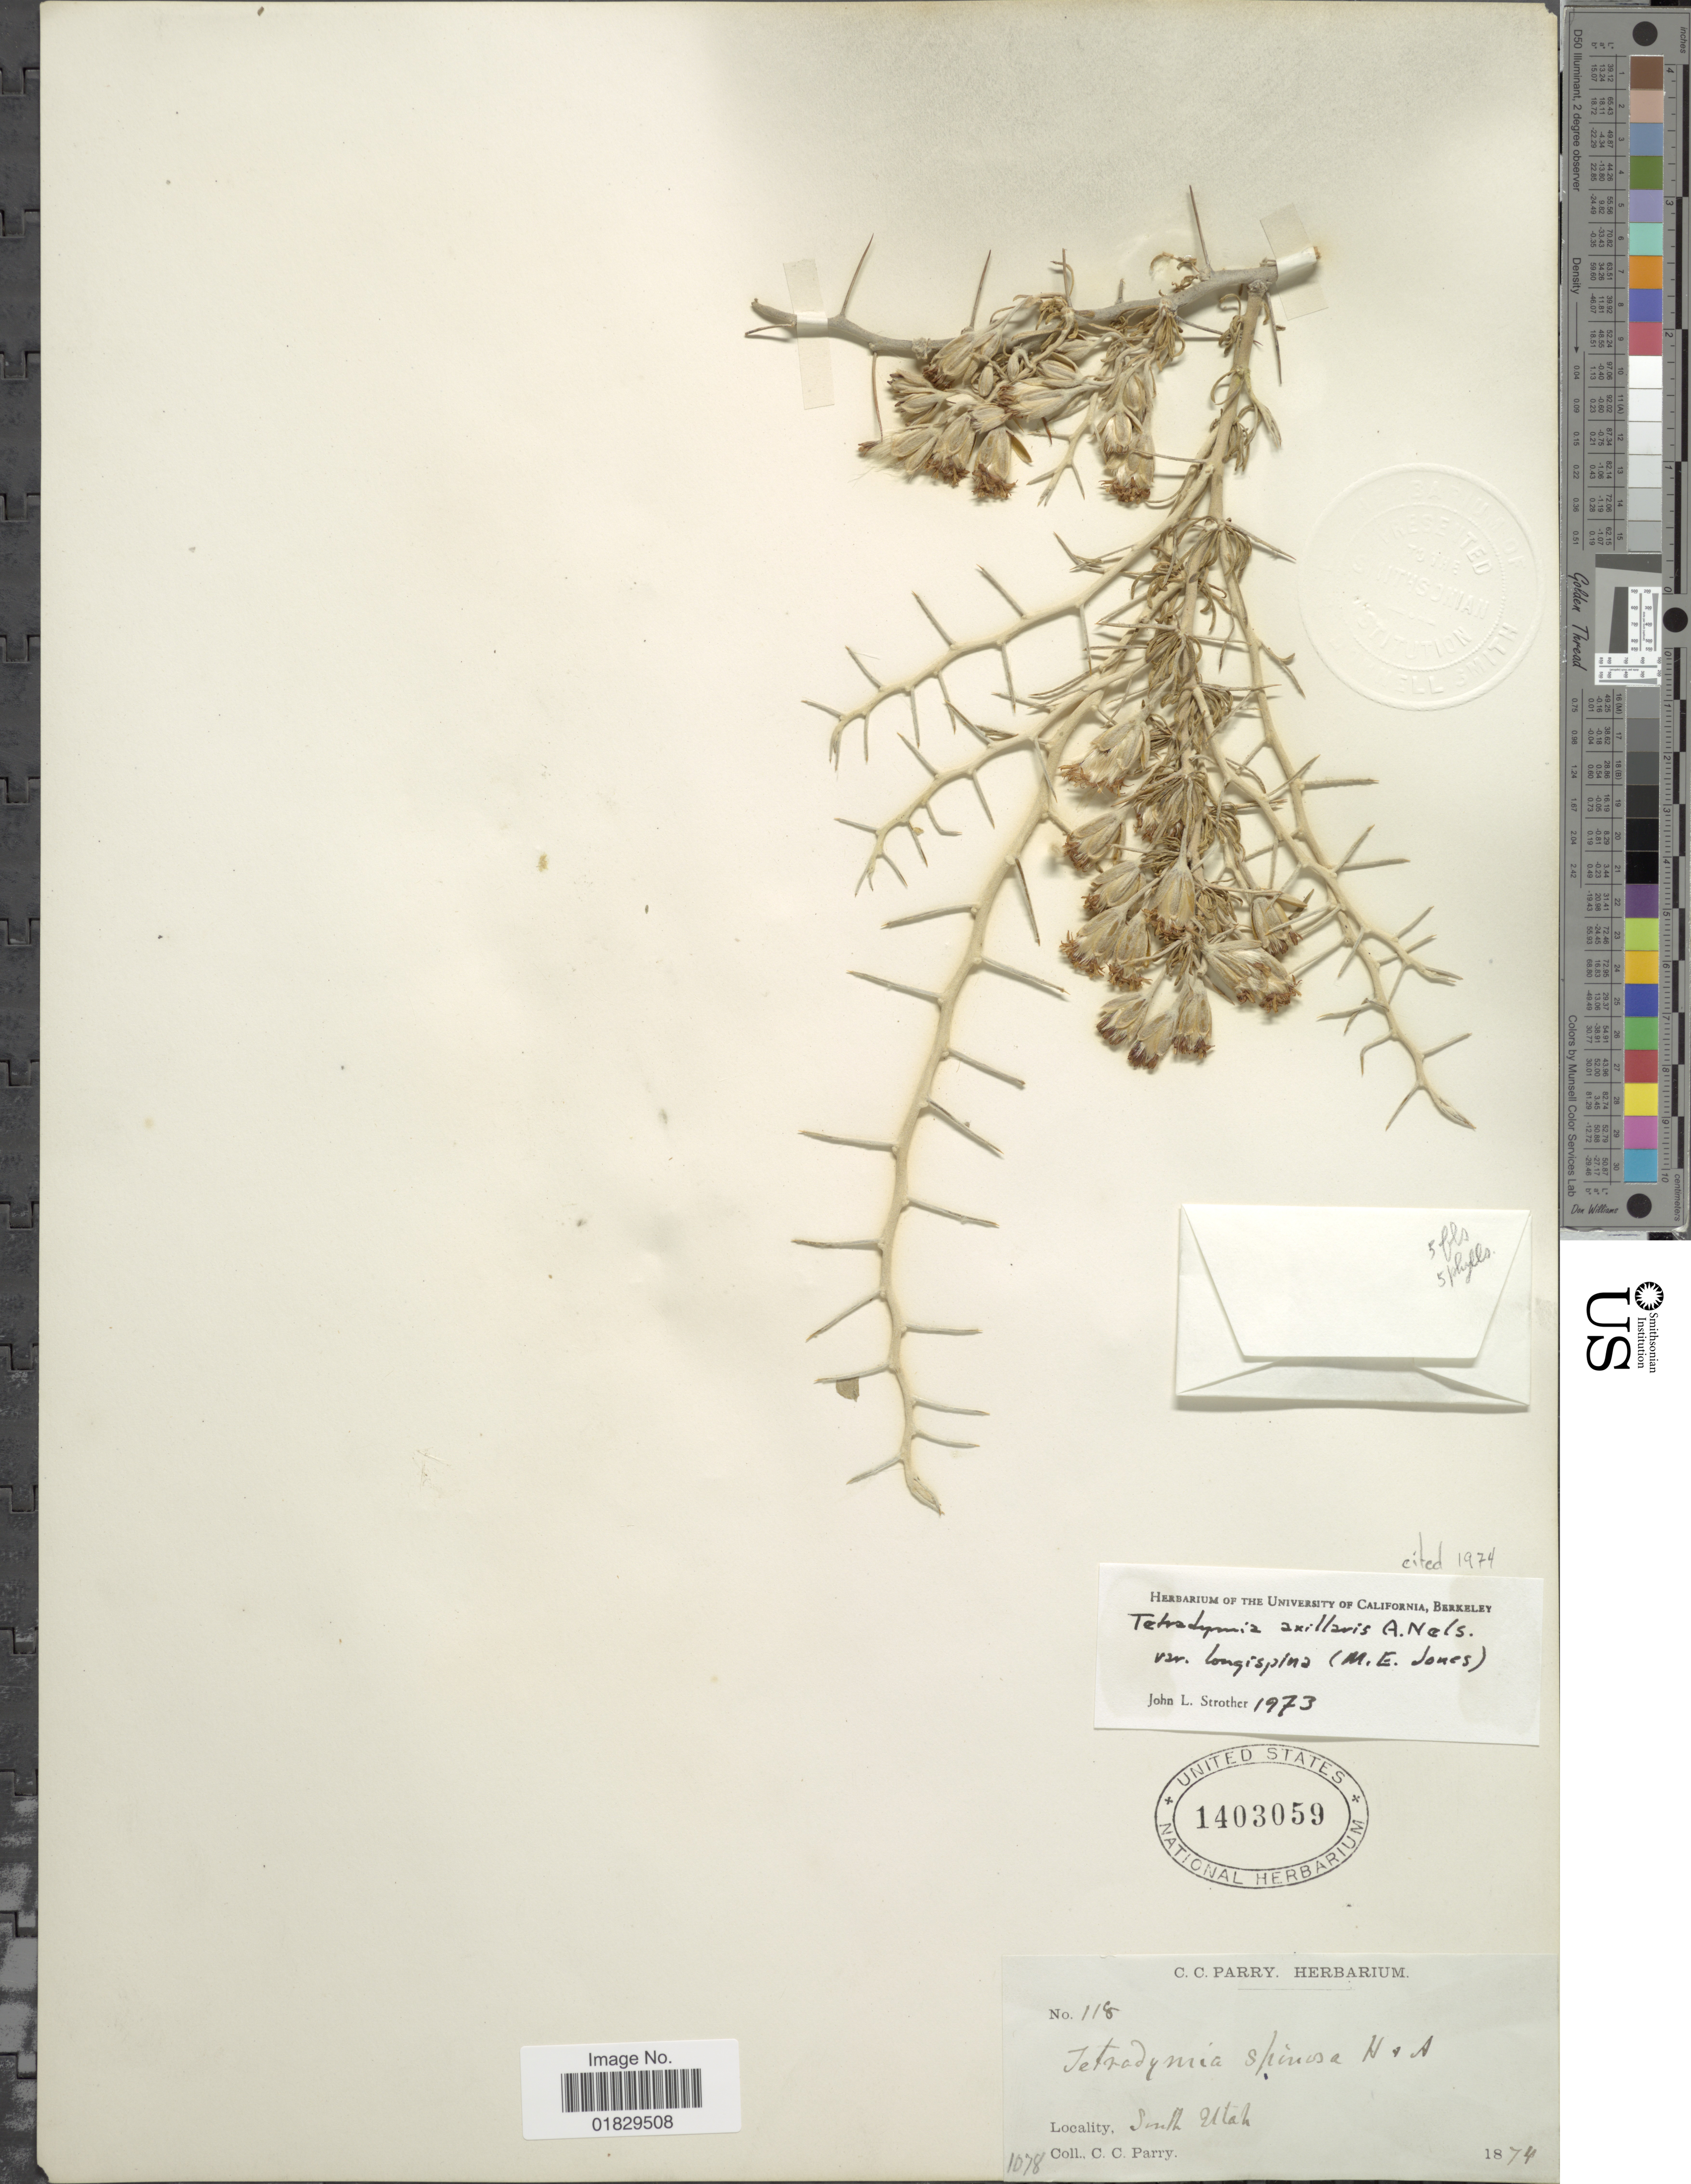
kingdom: Plantae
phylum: Tracheophyta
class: Magnoliopsida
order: Asterales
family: Asteraceae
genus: Tetradymia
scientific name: Tetradymia axillaris var. longispina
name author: (M.E. Jones) Strother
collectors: C. C. Parry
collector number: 118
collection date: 1874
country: United States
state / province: Utah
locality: South Utah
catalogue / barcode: US 1403059